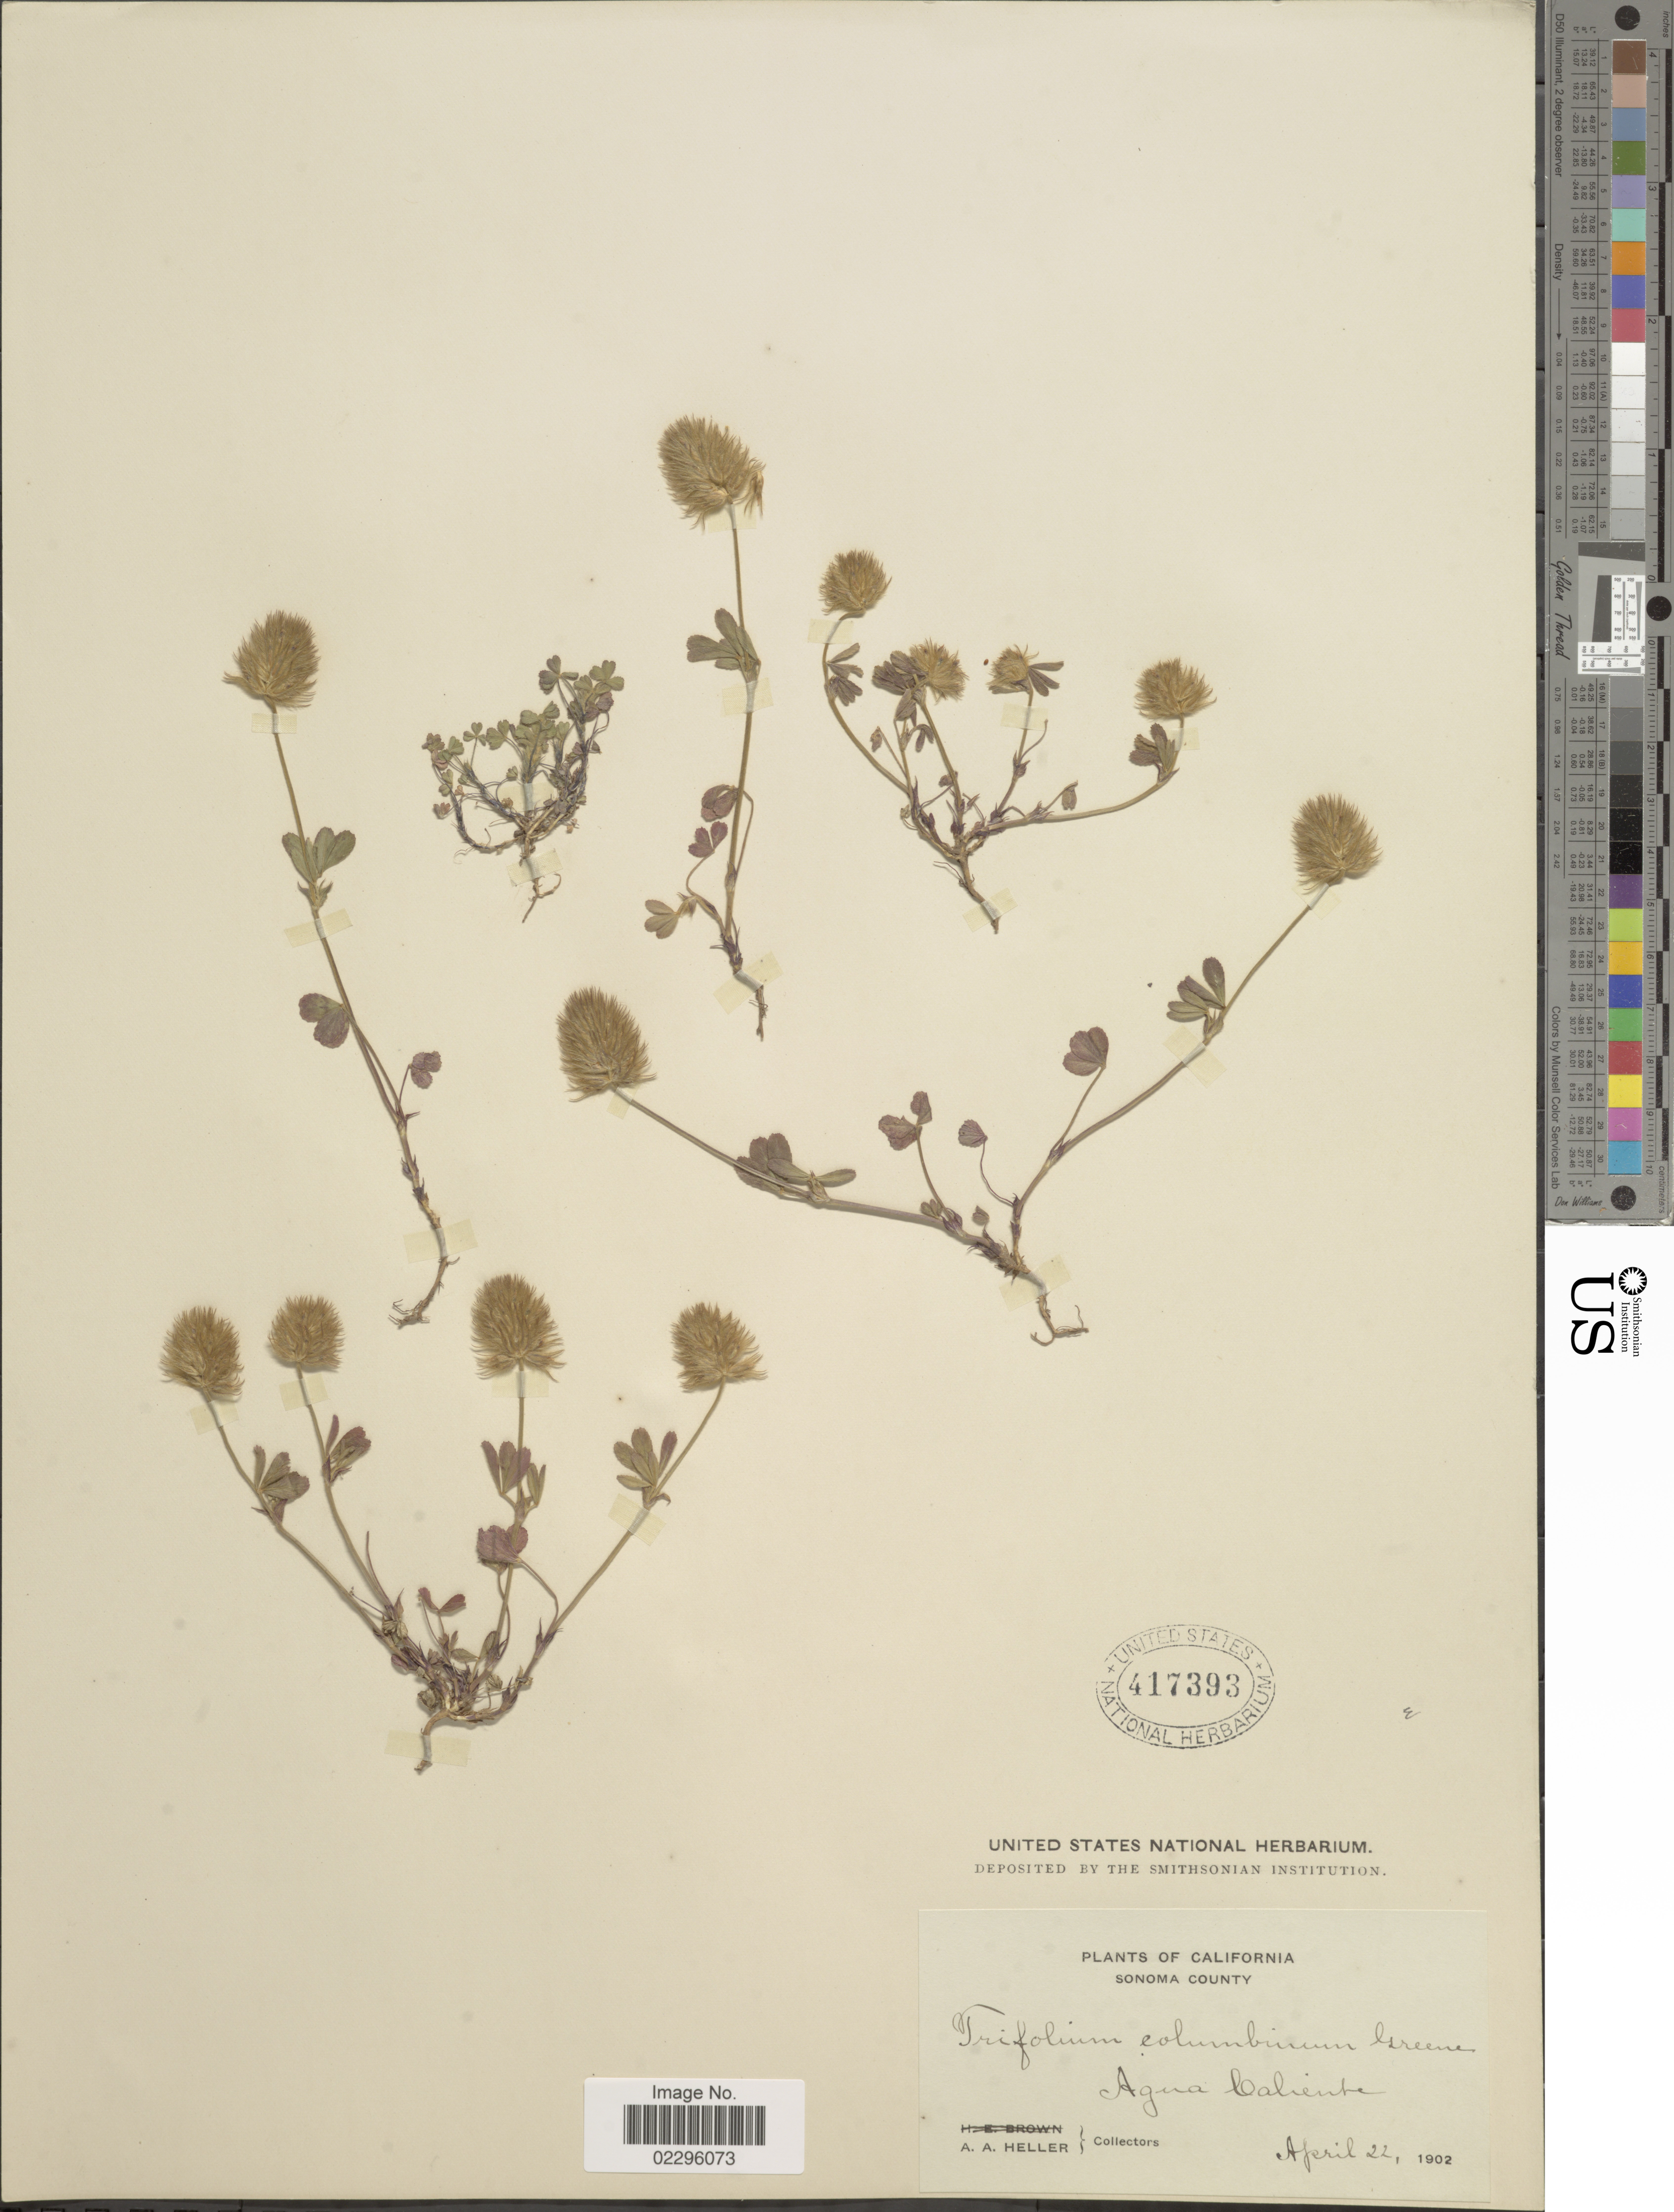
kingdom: Plantae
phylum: Tracheophyta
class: Magnoliopsida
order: Fabales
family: Fabaceae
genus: Trifolium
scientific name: Trifolium columbinum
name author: Greene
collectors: A. A. Heller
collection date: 1902-04-22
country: United States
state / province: California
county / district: Sonoma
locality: Sonoma County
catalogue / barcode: US 417393